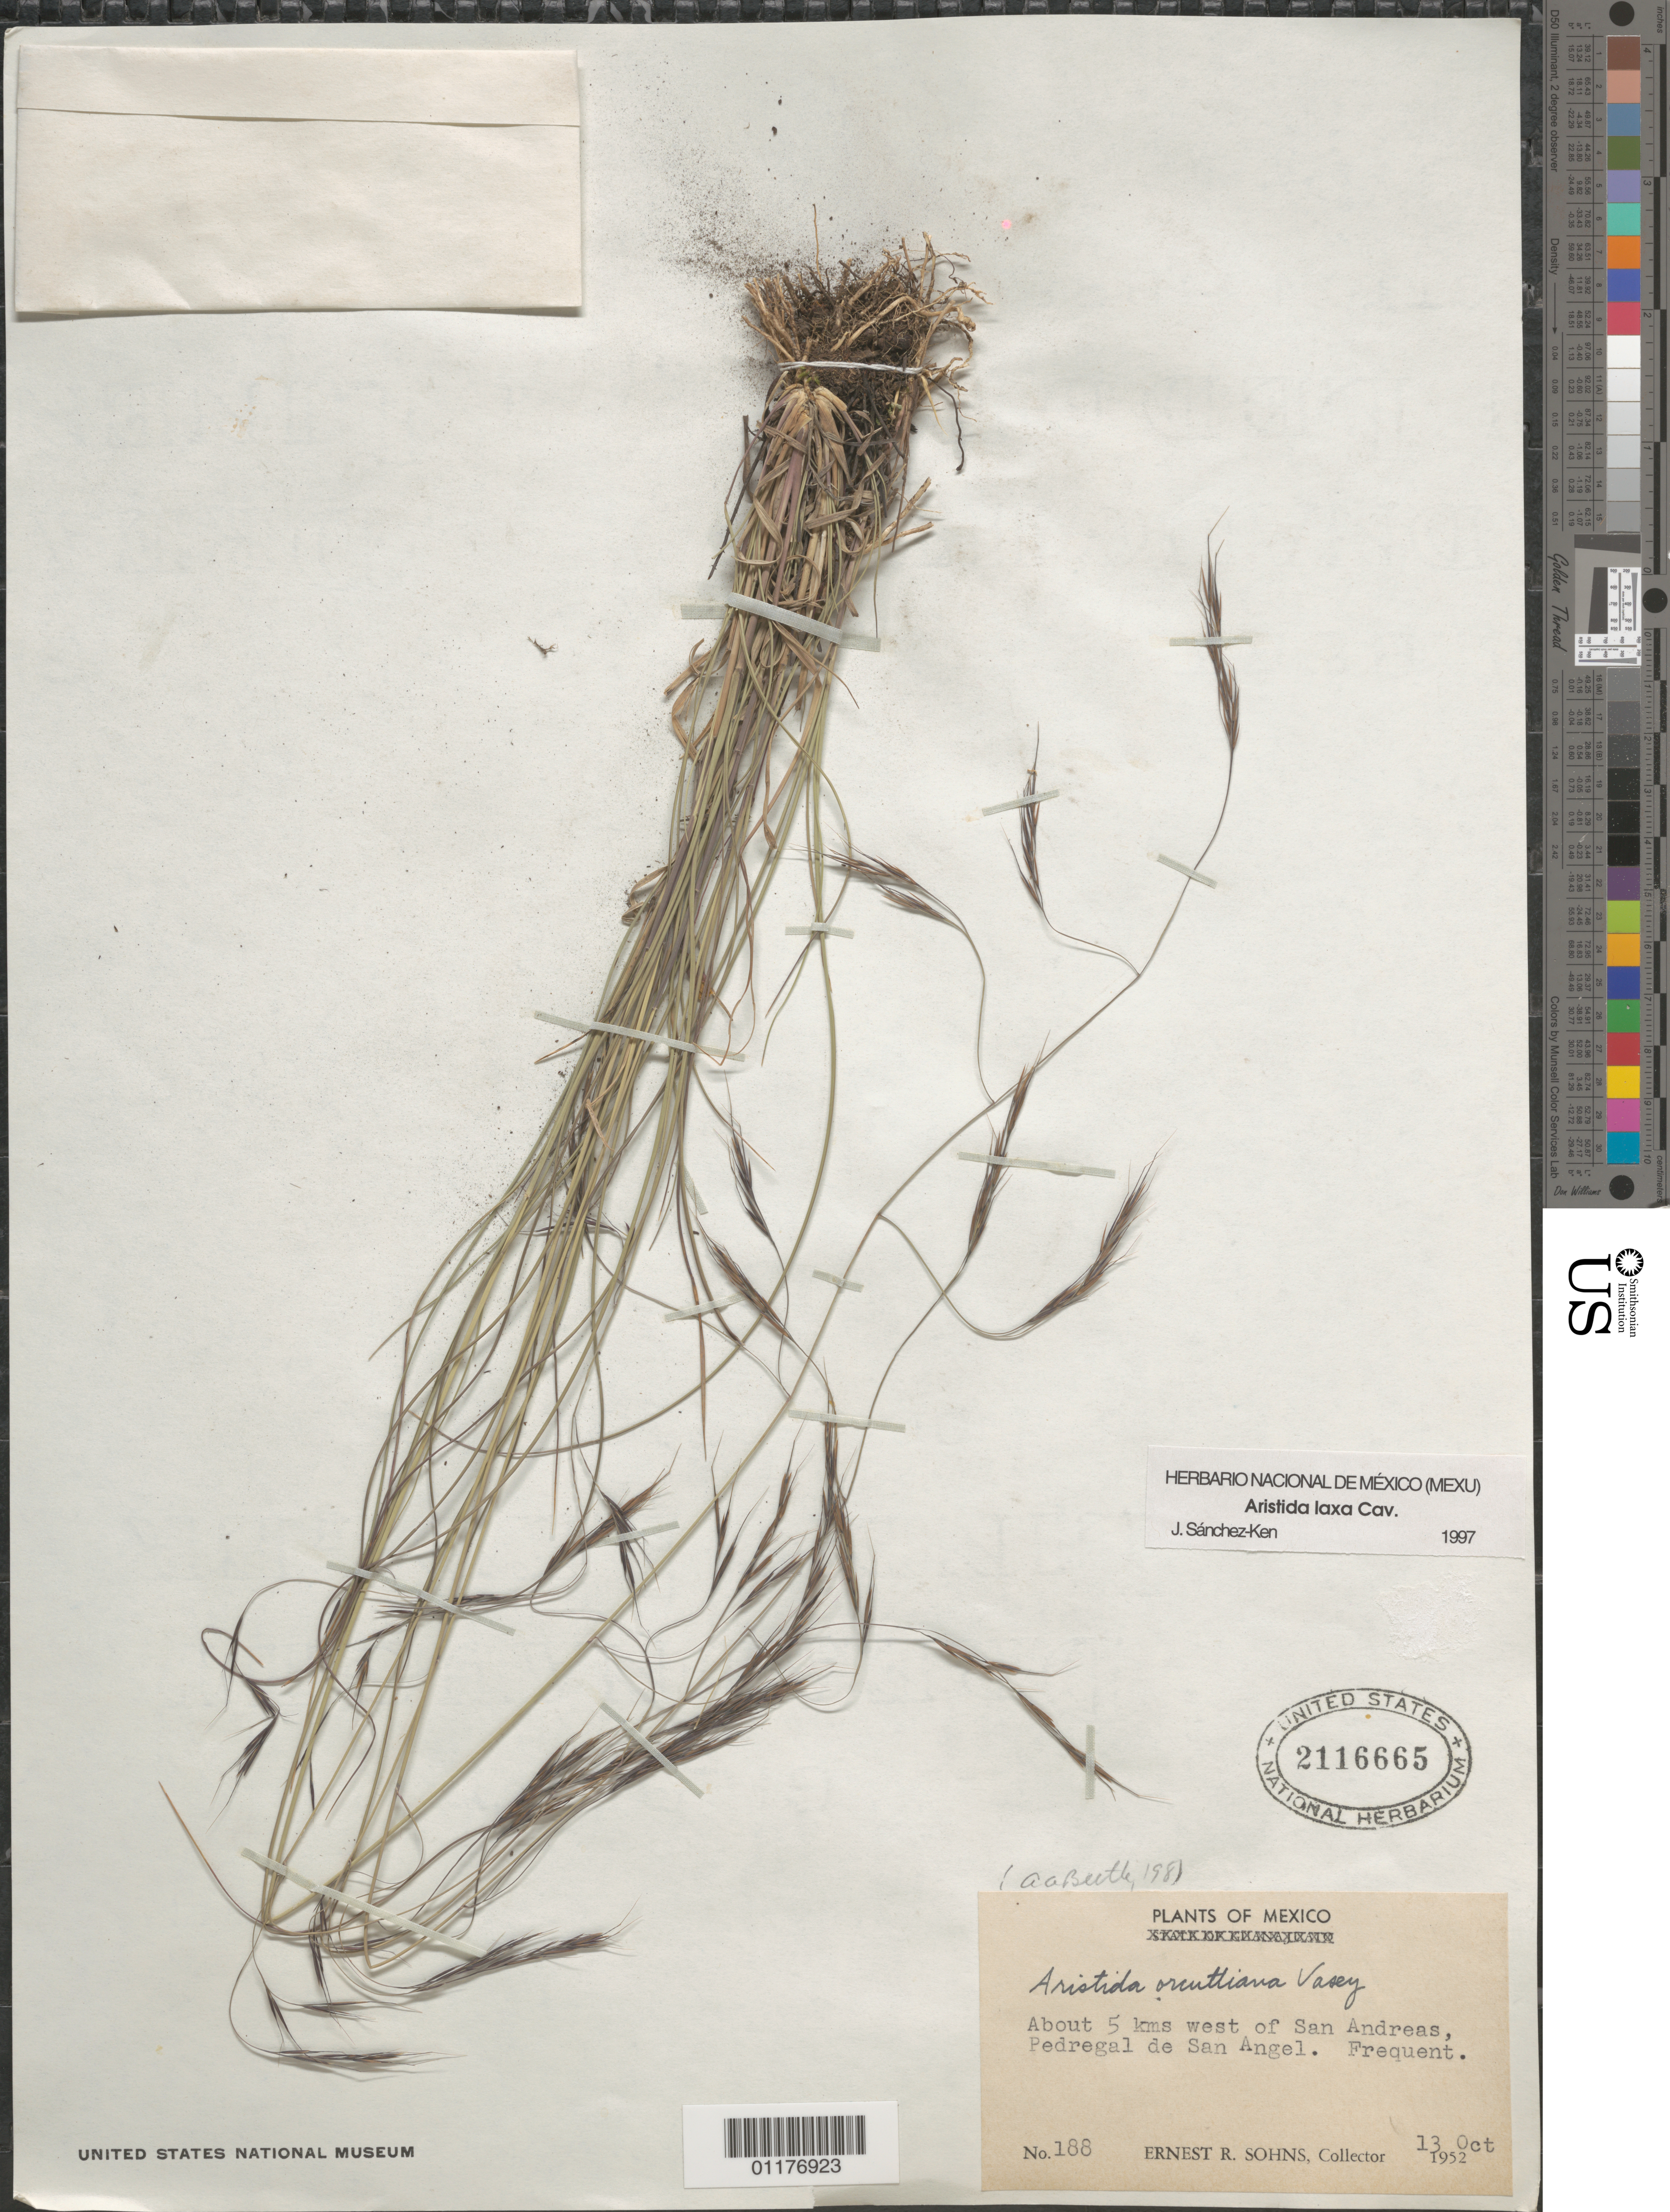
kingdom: Plantae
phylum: Tracheophyta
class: Liliopsida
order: Poales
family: Poaceae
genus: Aristida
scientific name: Aristida laxa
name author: Cav.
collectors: E. R. Sohns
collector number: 188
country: Ecuador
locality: W of San Andreas, Pedregal de San Angel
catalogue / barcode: US 2116665